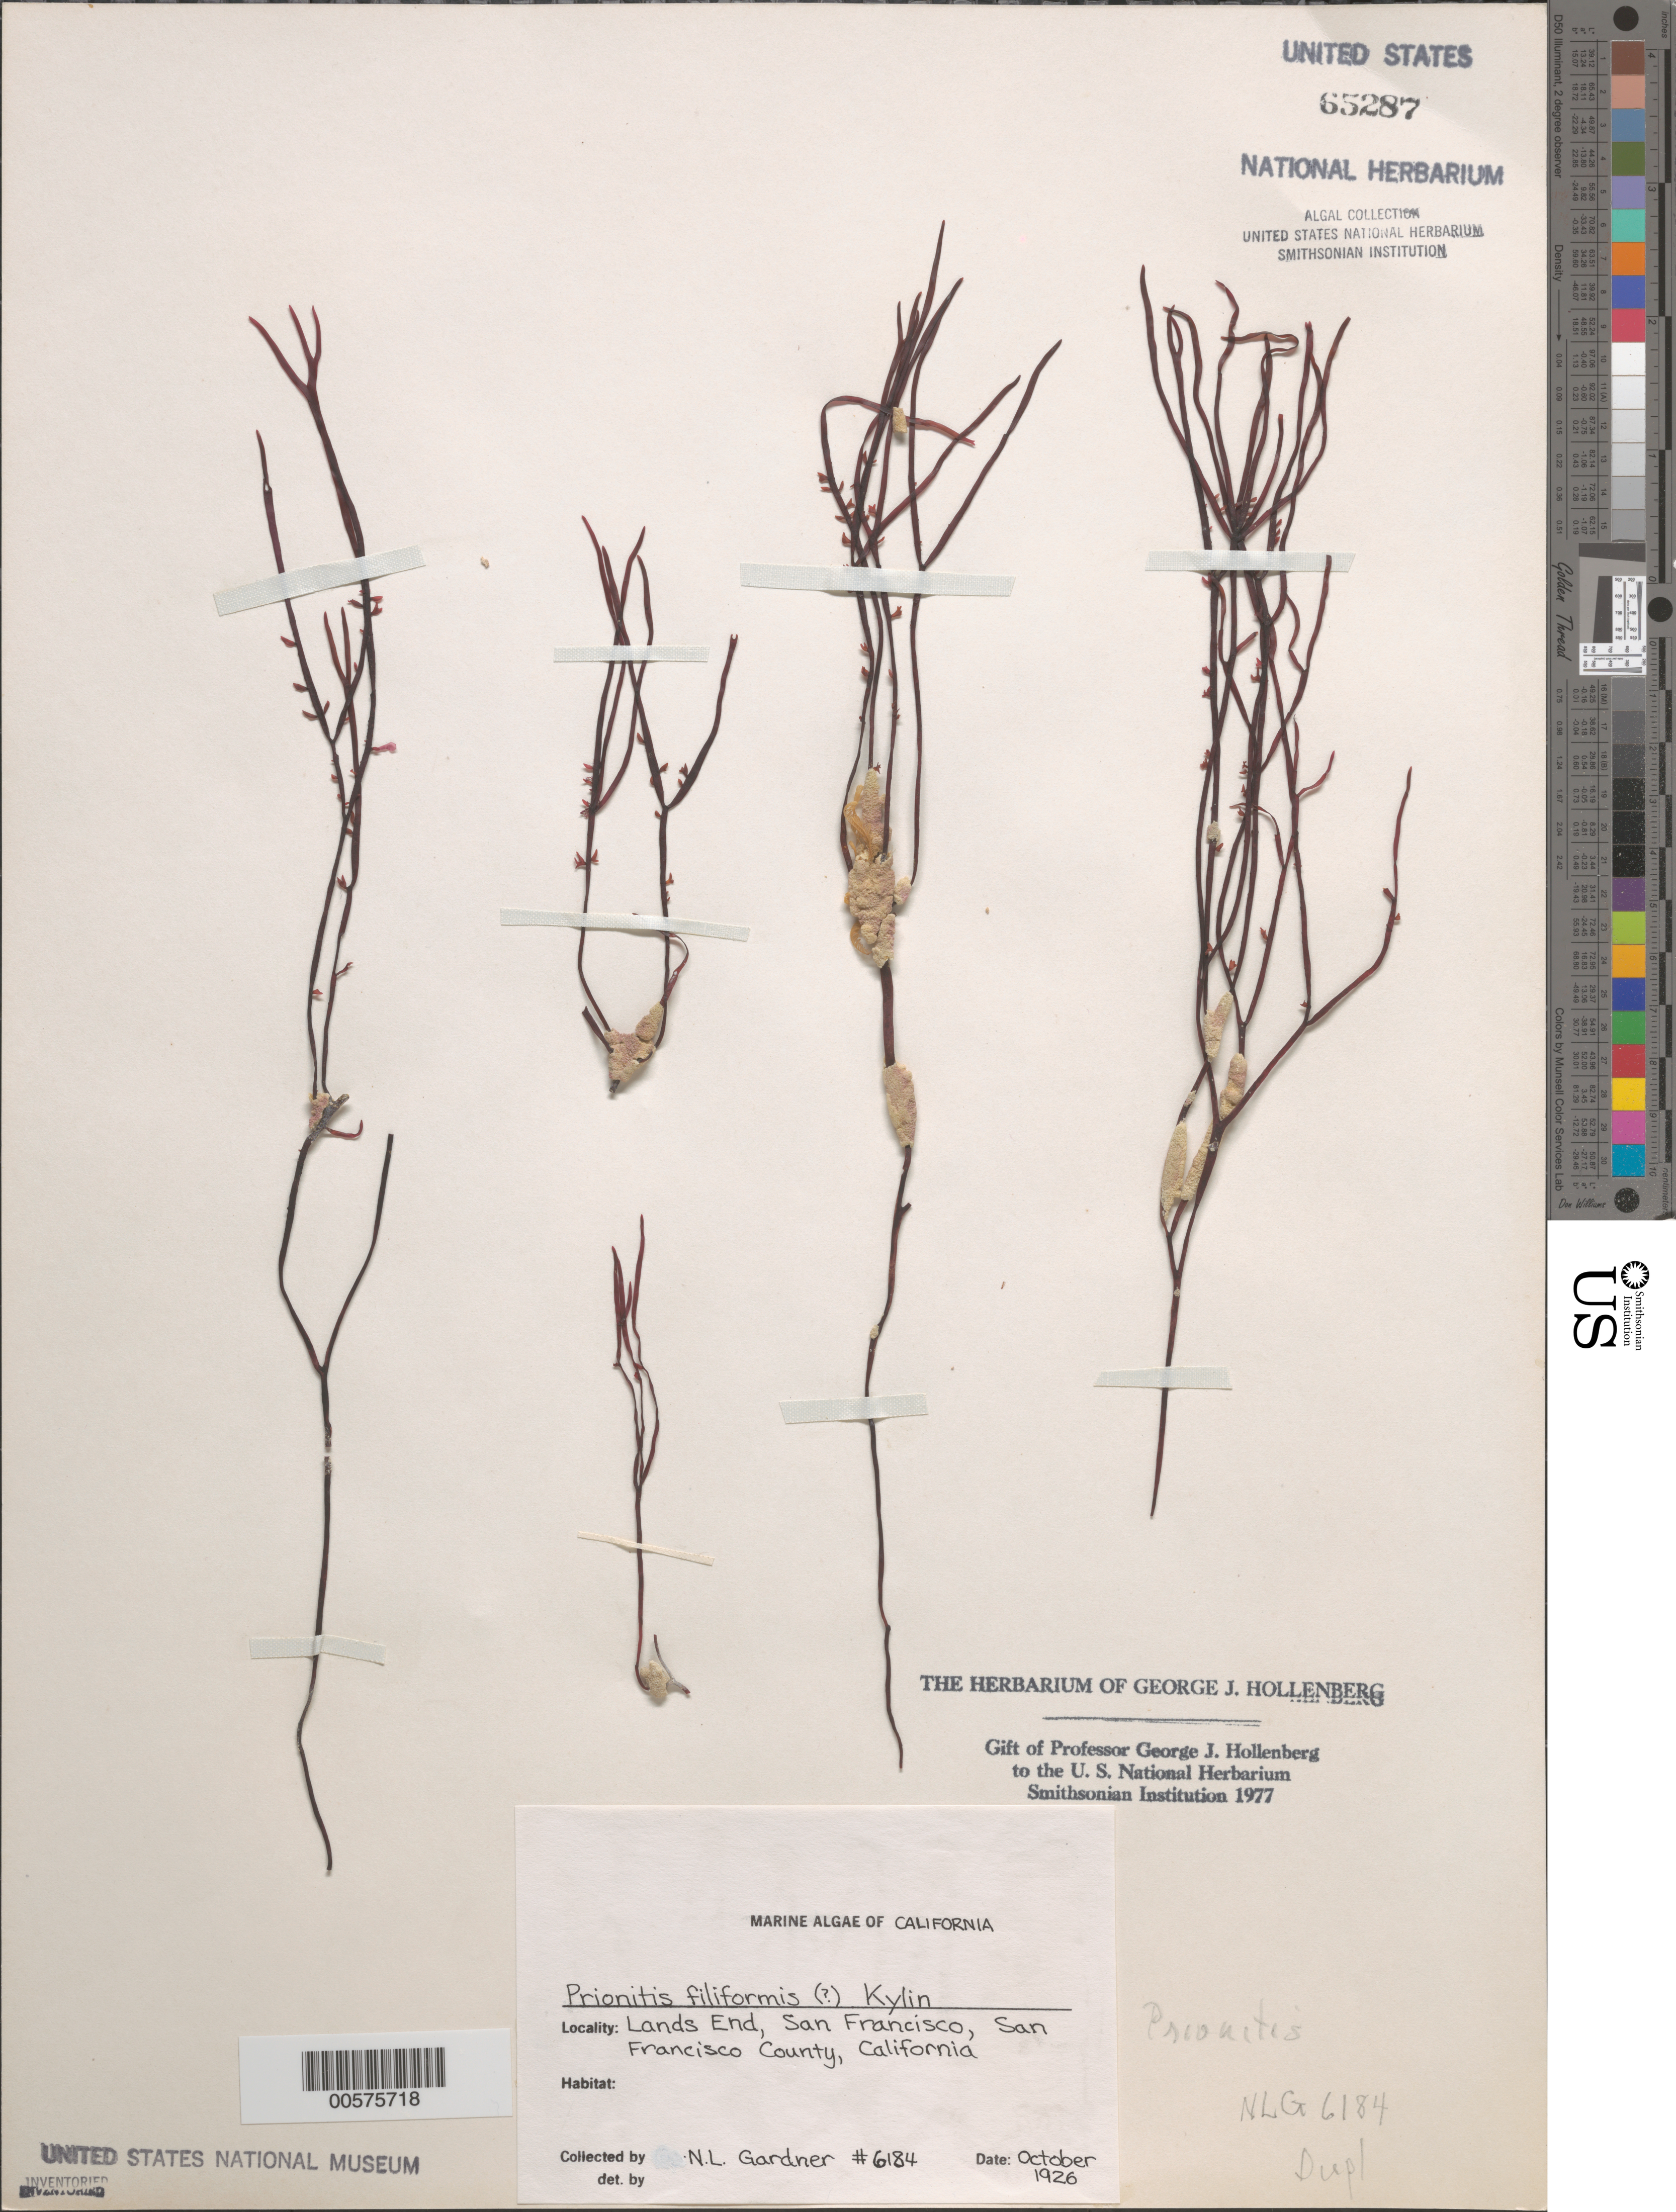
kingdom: Plantae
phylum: Rhodophyta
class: Florideophyceae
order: Halymeniales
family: Halymeniaceae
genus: Prionitis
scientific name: Prionitis filiformis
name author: Kylin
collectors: N. Gardner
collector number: NLG 6184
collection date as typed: Oct 1926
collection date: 1926-10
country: United States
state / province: California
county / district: San Francisco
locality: San Francisco, Lands End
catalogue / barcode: US 65287